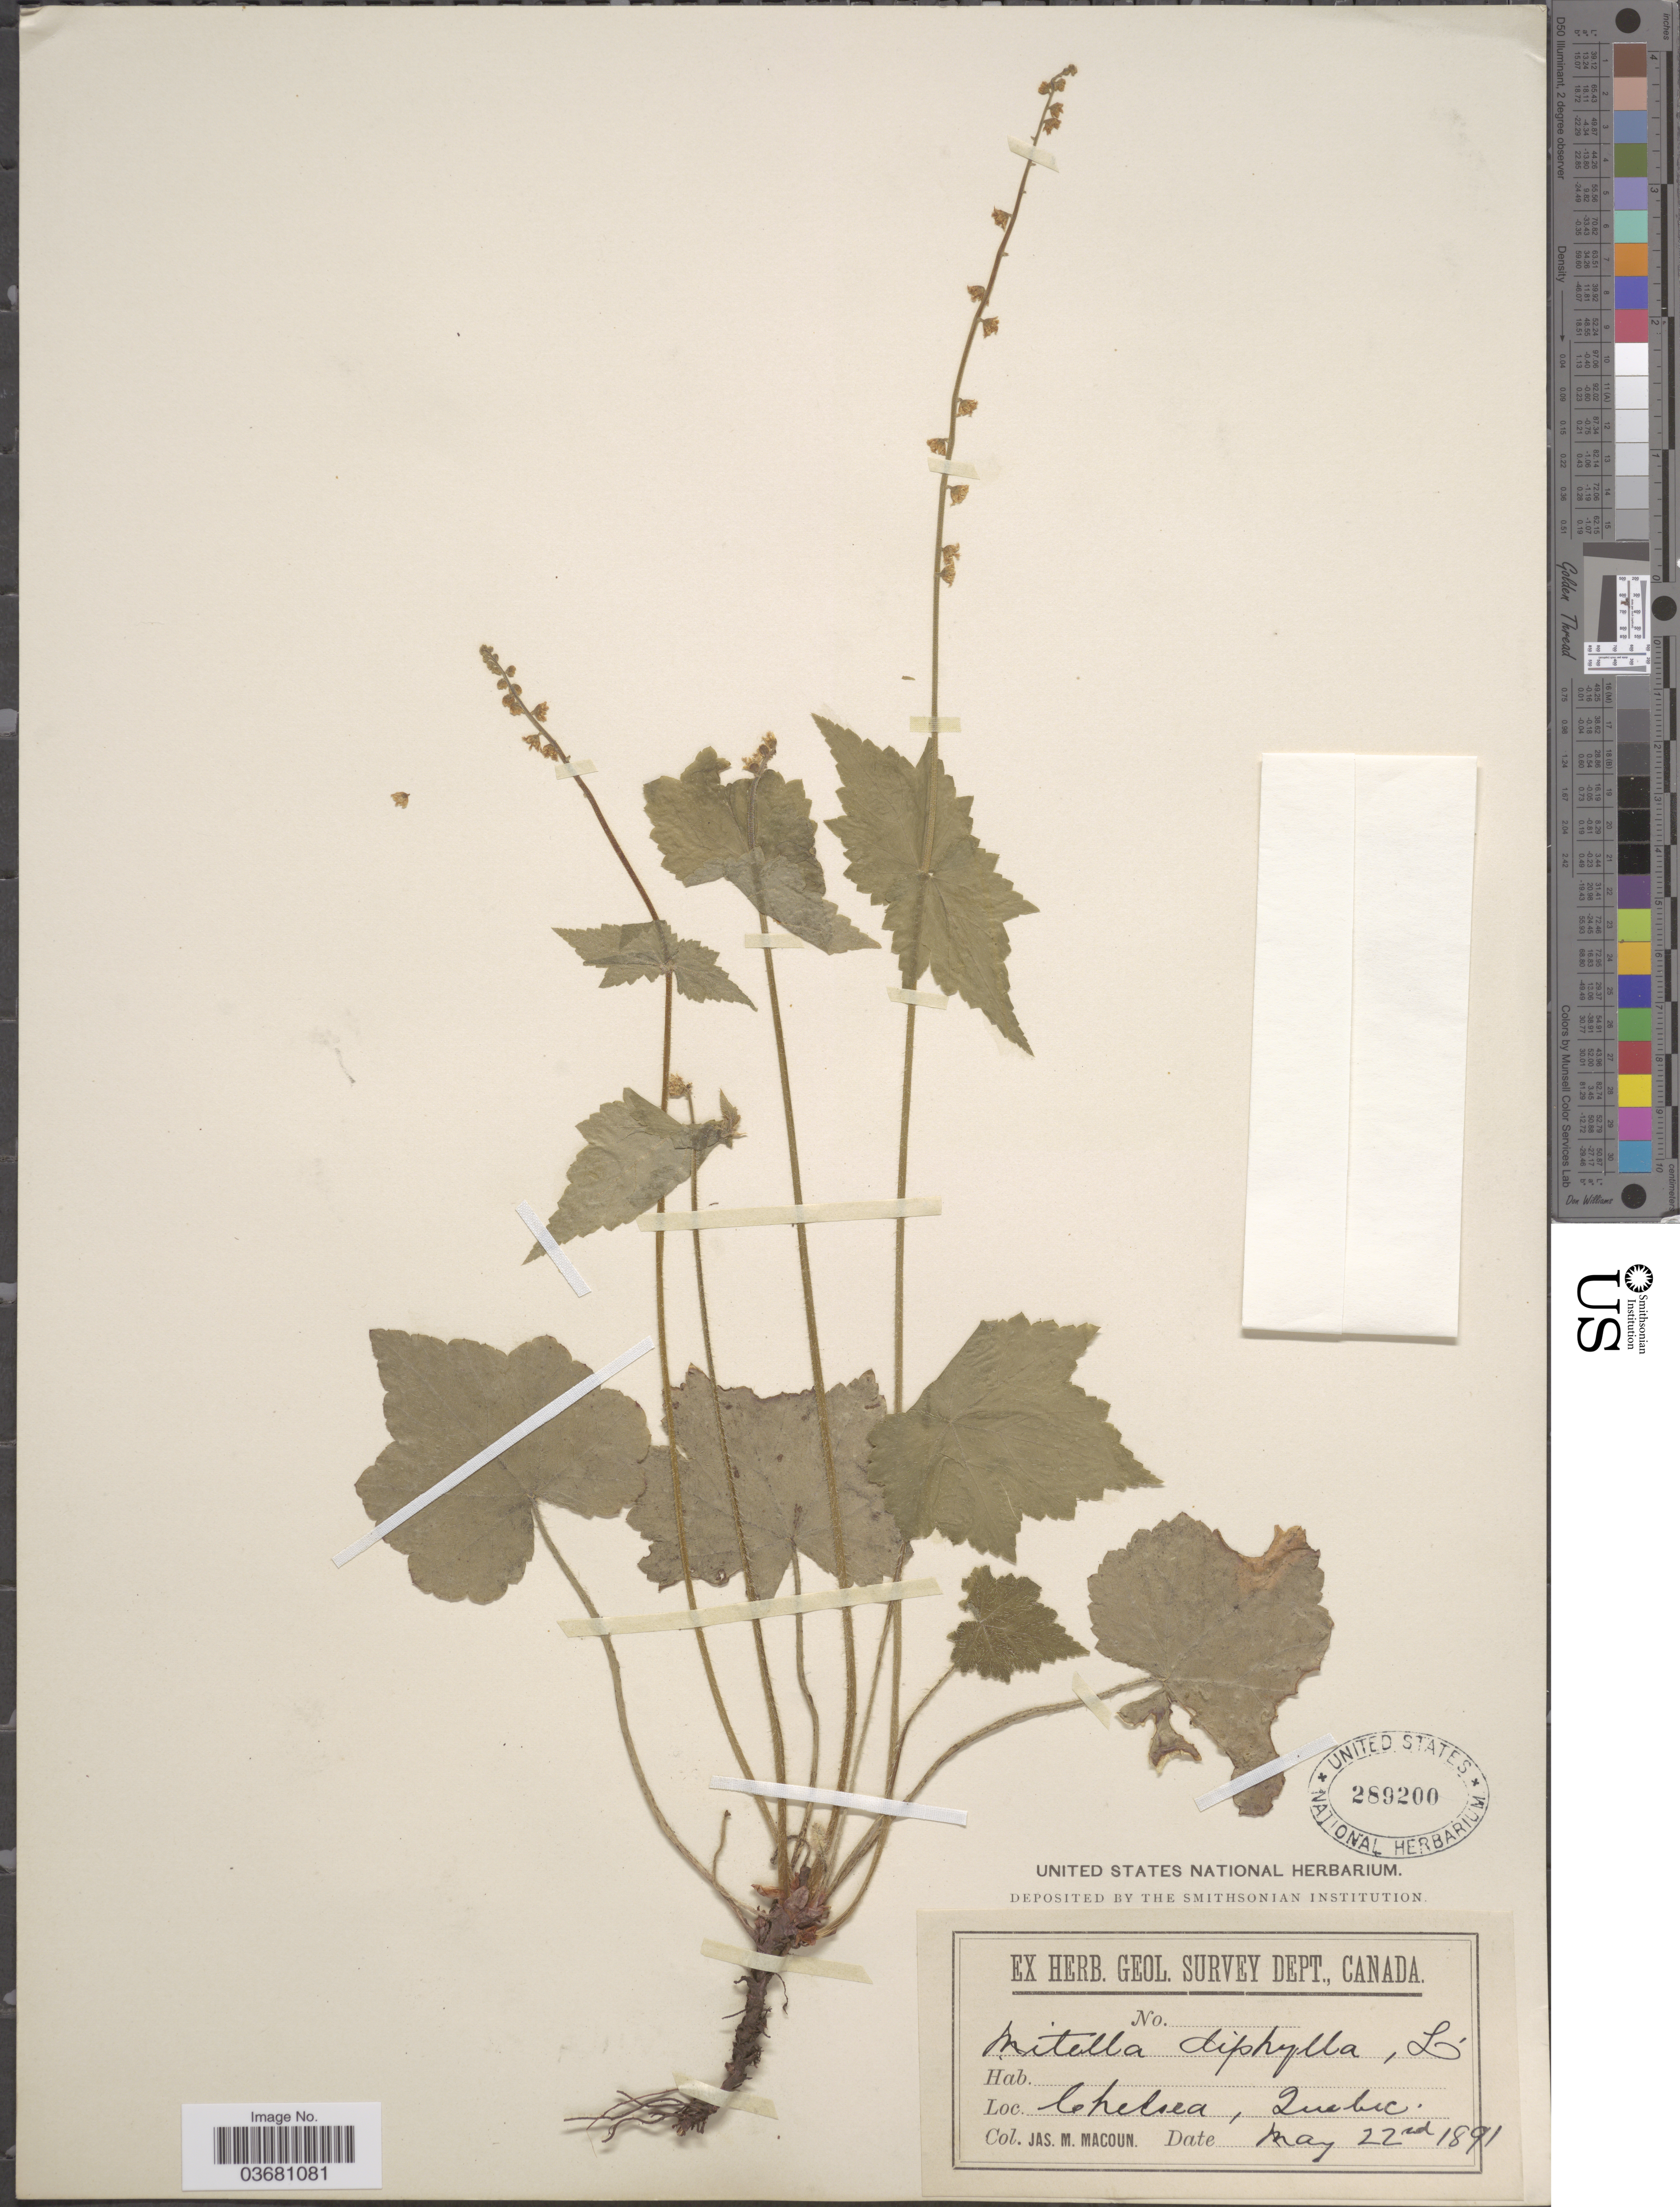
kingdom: Plantae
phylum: Tracheophyta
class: Magnoliopsida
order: Saxifragales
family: Saxifragaceae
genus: Mitella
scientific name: Mitella diphylla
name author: L.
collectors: J. M. Macoun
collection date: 1891-05-22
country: Canada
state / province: Quebec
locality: Geol. Survey Dept. Chelsea.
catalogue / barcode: US 289200